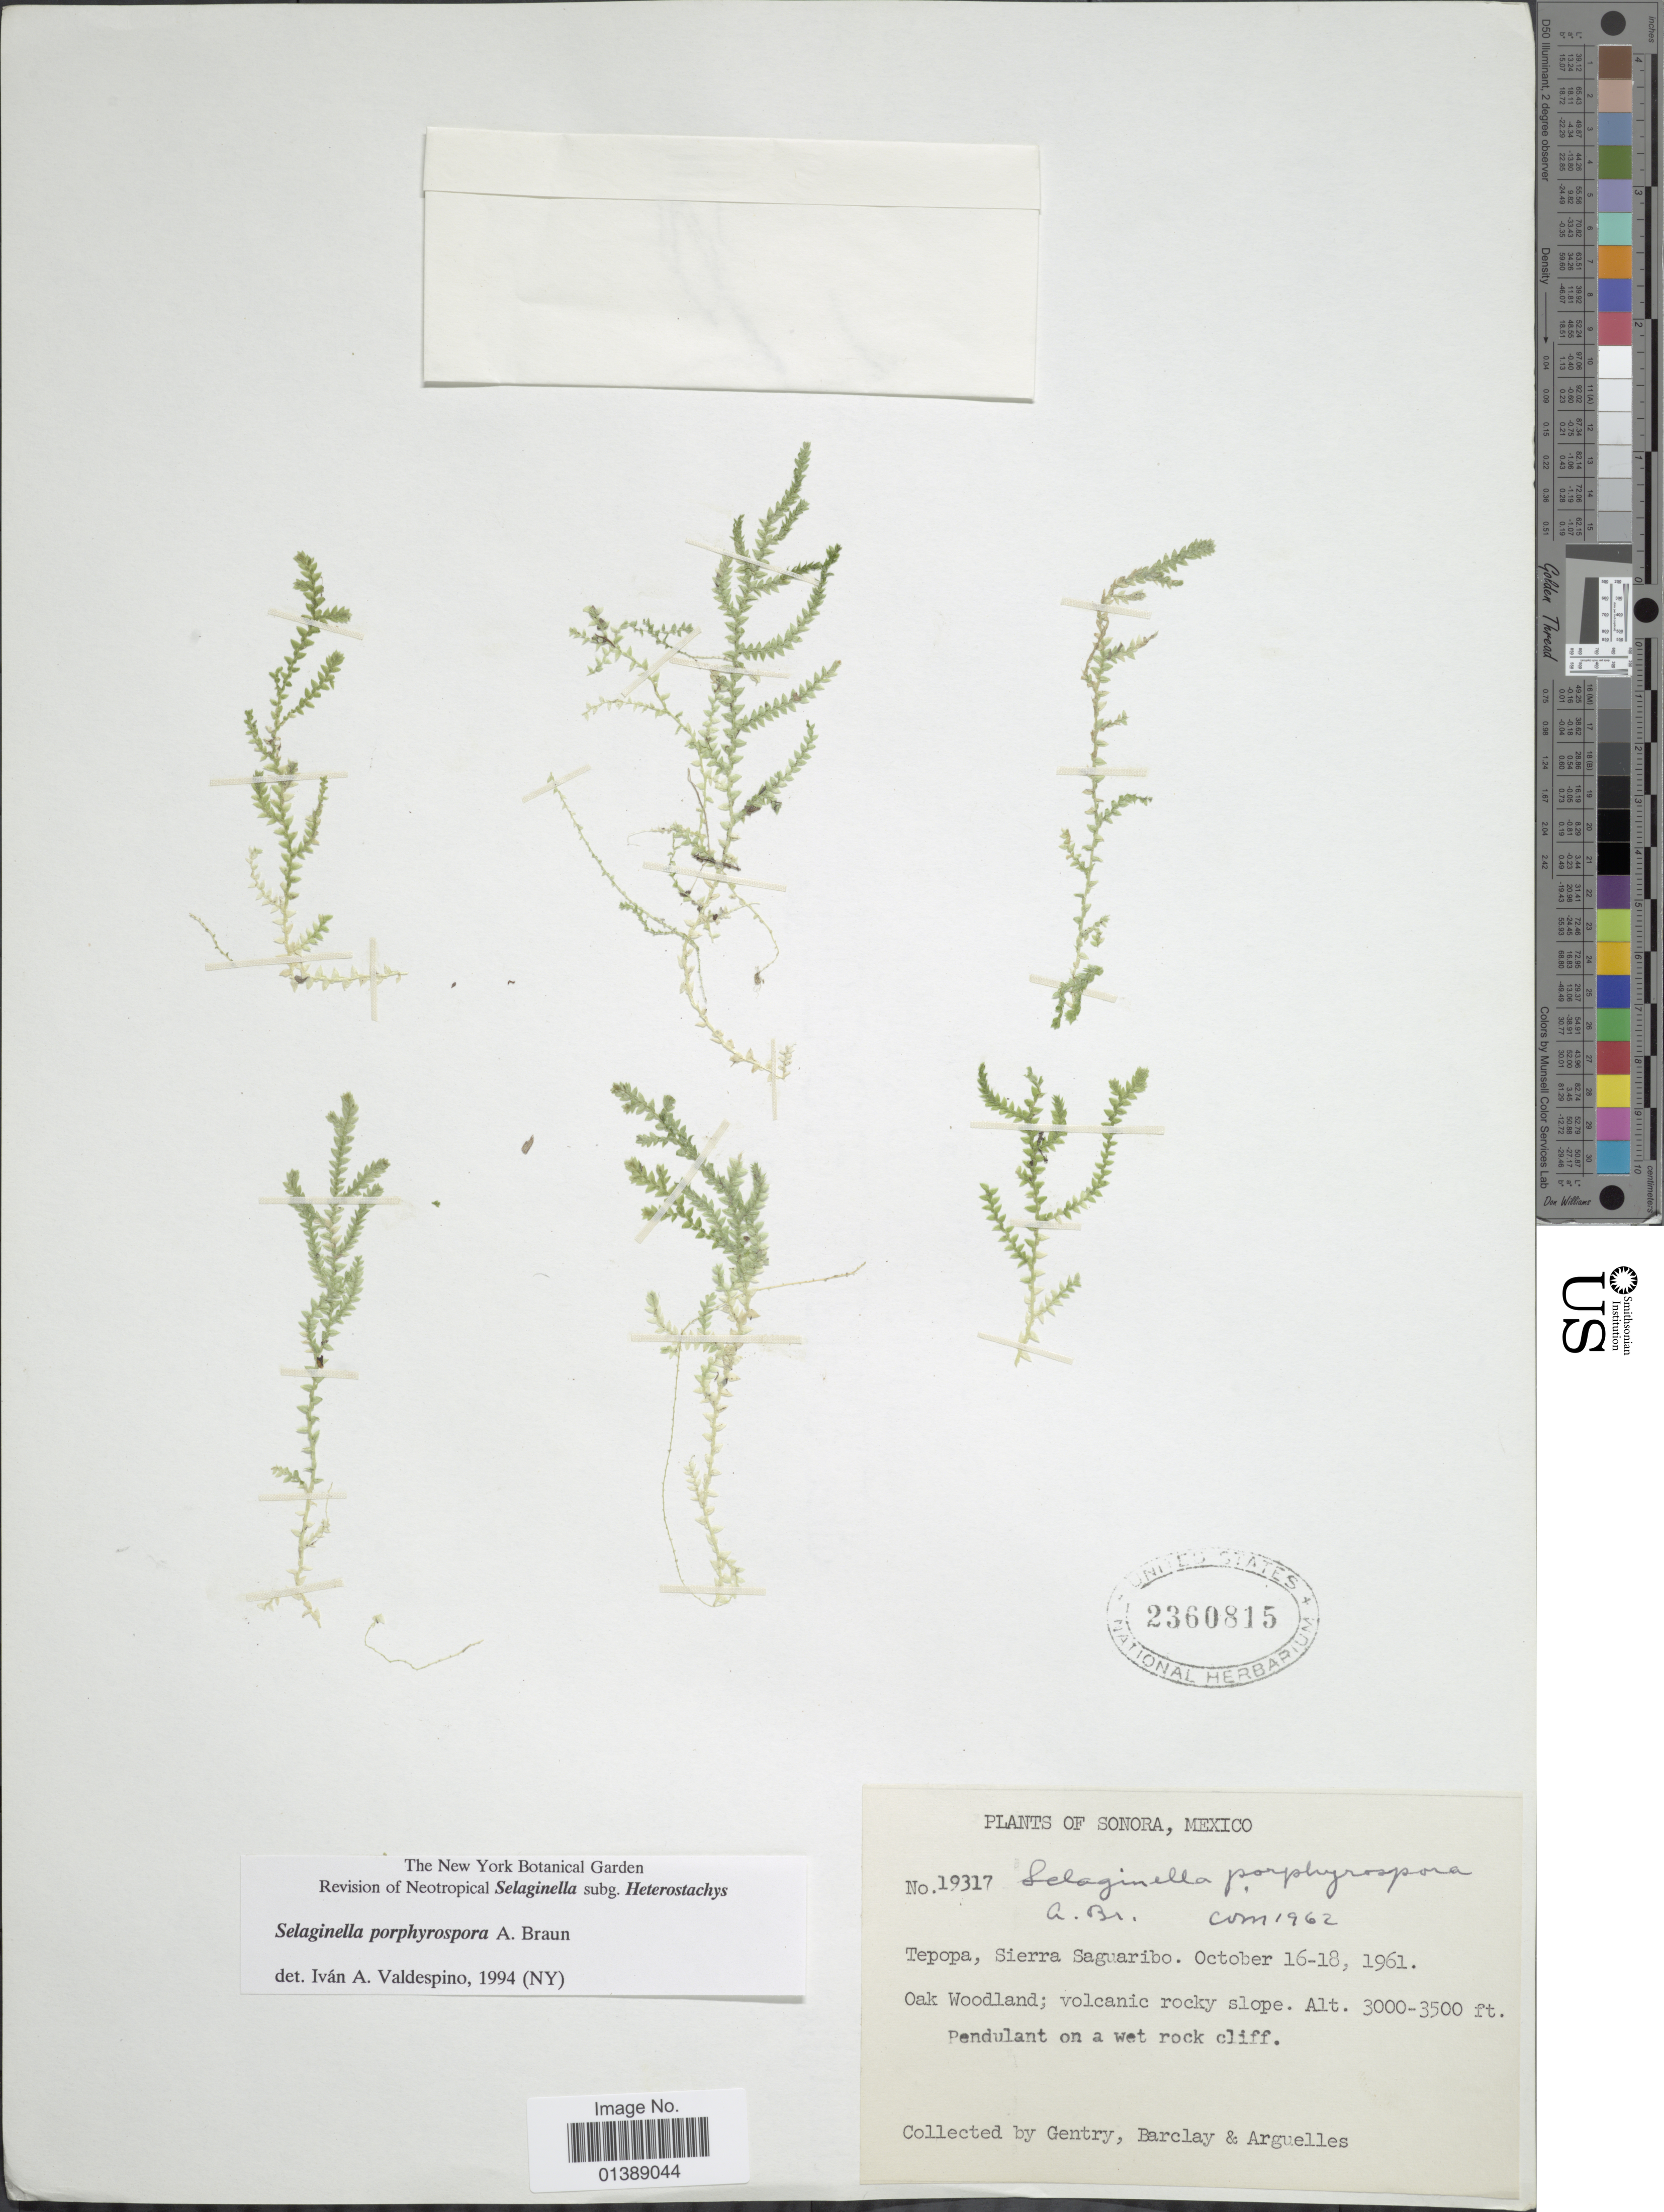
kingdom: Plantae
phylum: Tracheophyta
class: Lycopodiopsida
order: Selaginellales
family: Selaginellaceae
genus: Selaginella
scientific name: Selaginella porphyrospora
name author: A. Braun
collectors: Gentry, --, -- Barclay & Arguelles, --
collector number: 19317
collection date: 1961-10-16/1961-10-18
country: Mexico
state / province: Sonora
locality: Tepopa, Sierra Saguaribo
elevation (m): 3000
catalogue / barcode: US 2360815